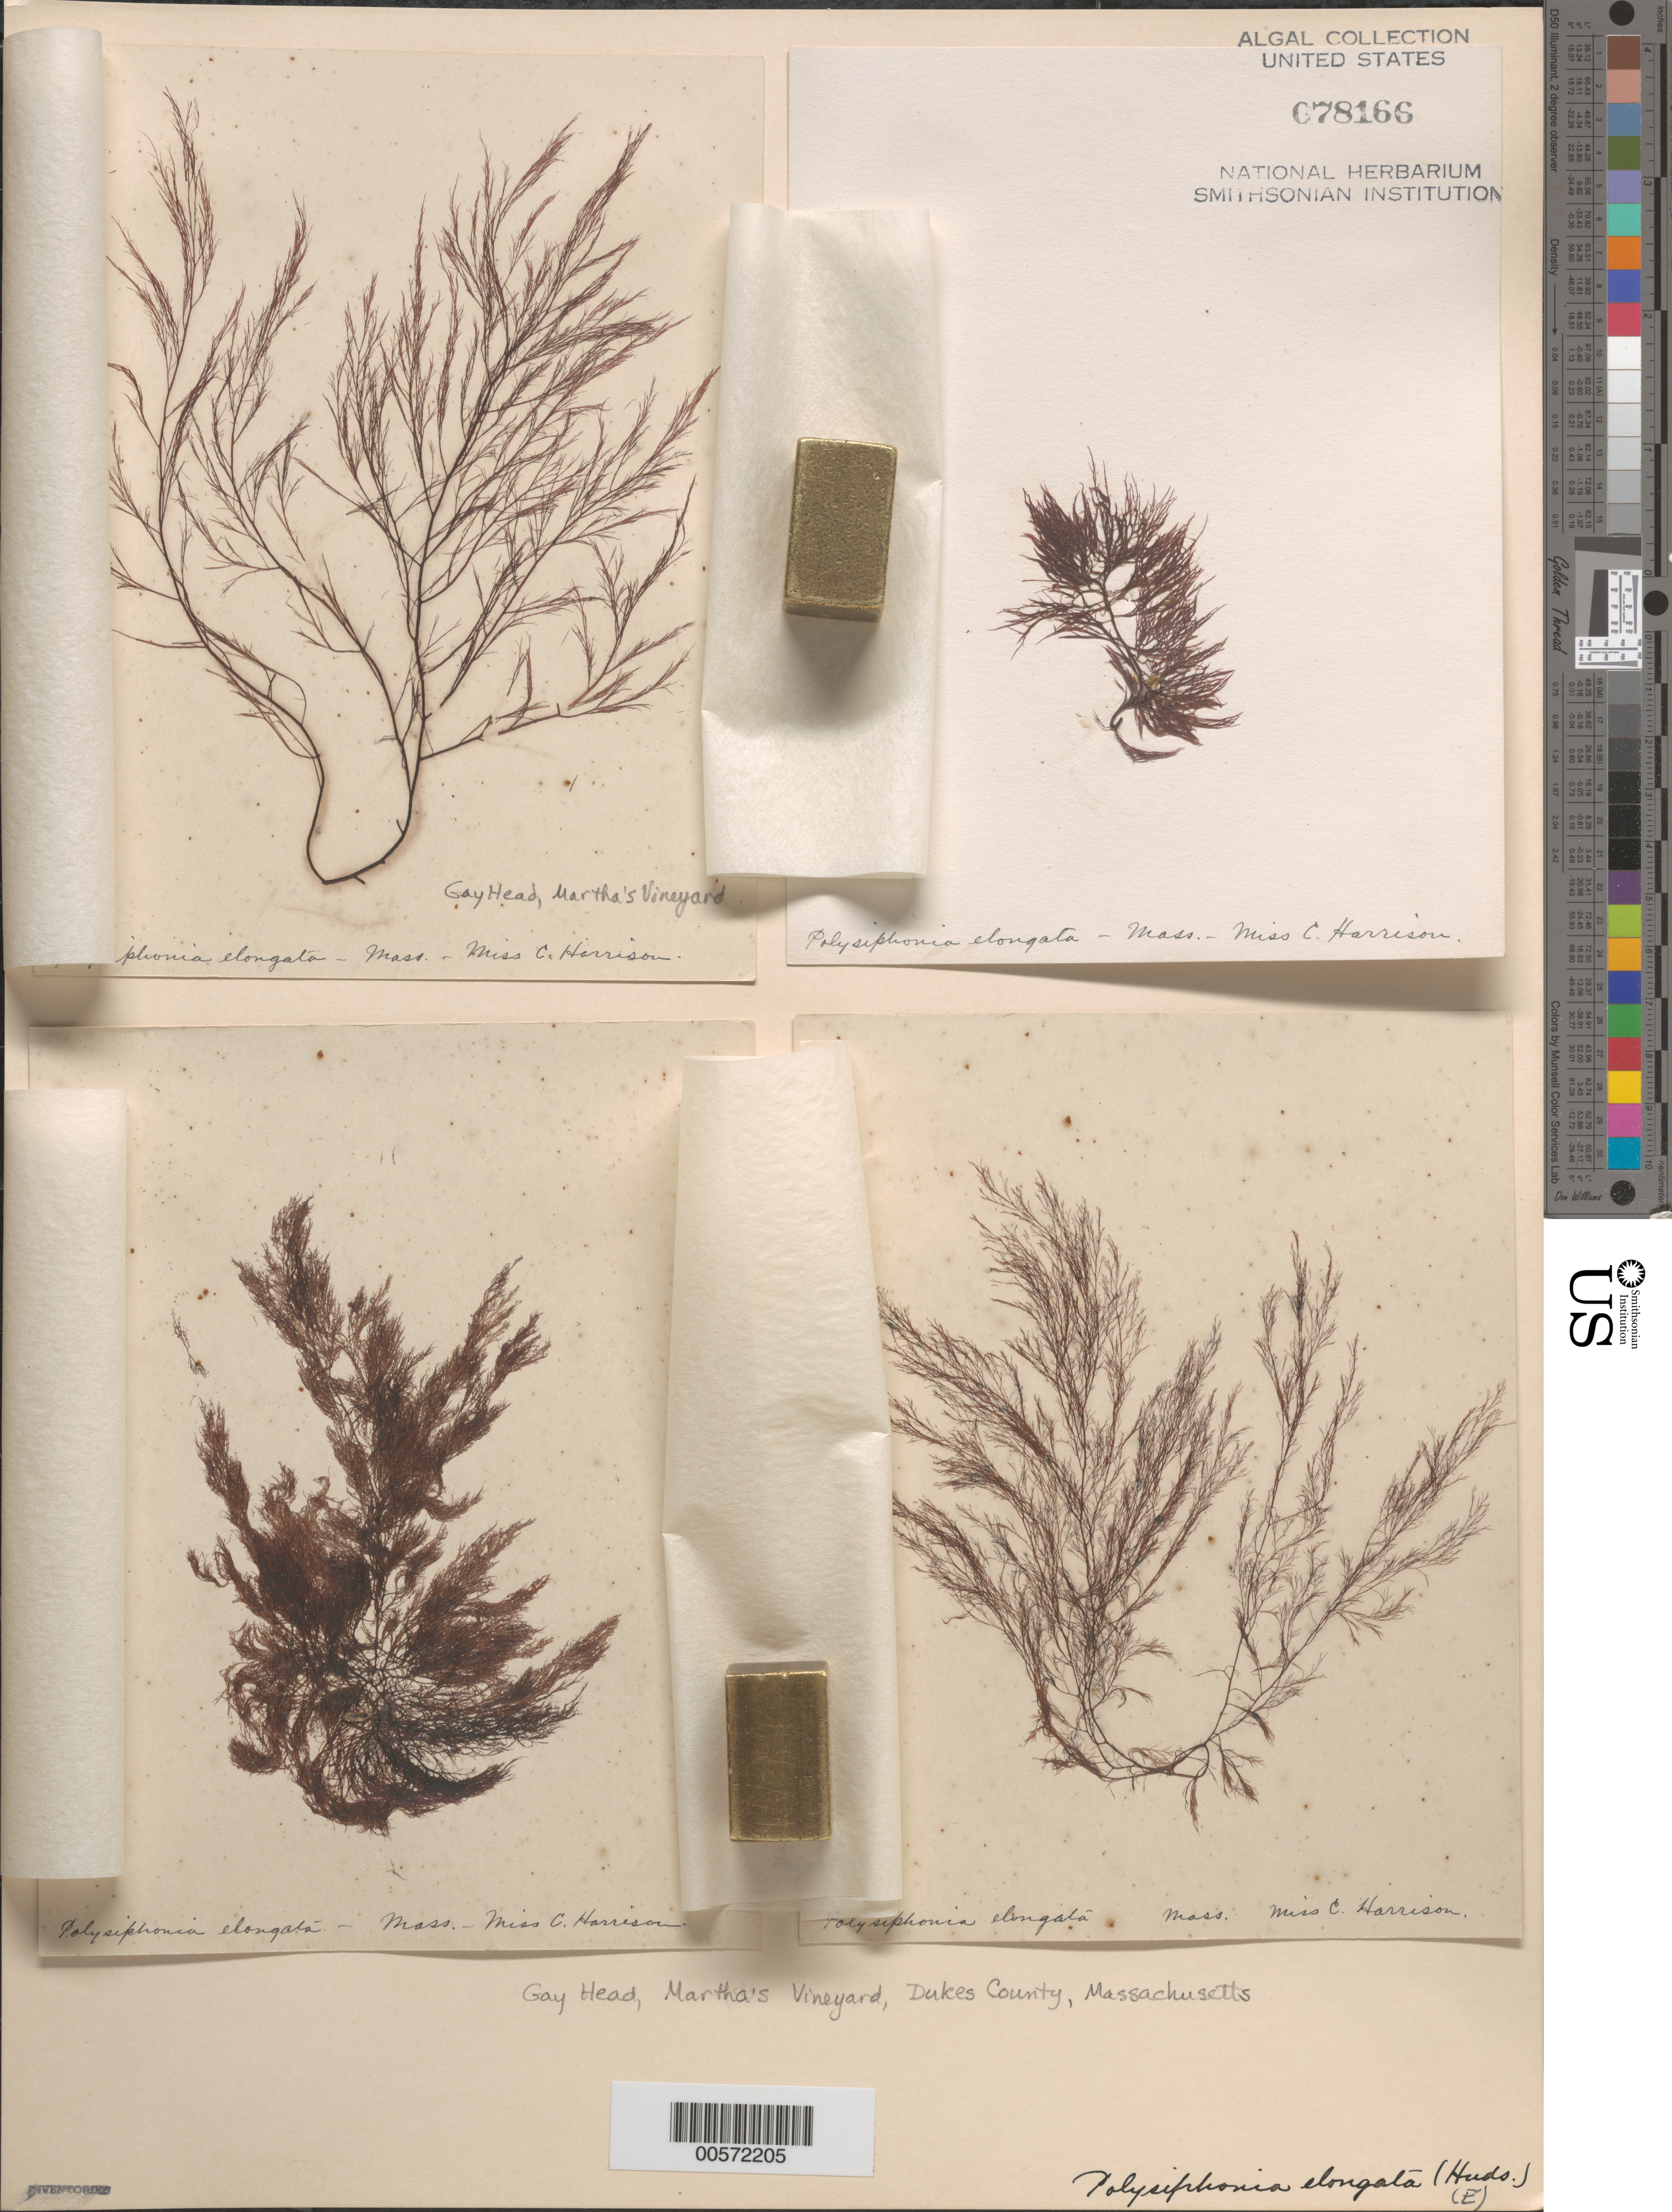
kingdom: Plantae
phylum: Rhodophyta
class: Florideophyceae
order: Ceramiales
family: Rhodomelaceae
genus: Carradoriella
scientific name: Carradoriella elongata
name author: (Hudson) Savoie & G.W. Saunders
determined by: Algae name updating Project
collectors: C. Harrison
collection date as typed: Aug 1888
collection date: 1888-08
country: United States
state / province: Massachusetts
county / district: Dukes County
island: Martha's Vineyard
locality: Gay Head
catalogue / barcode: US 78166